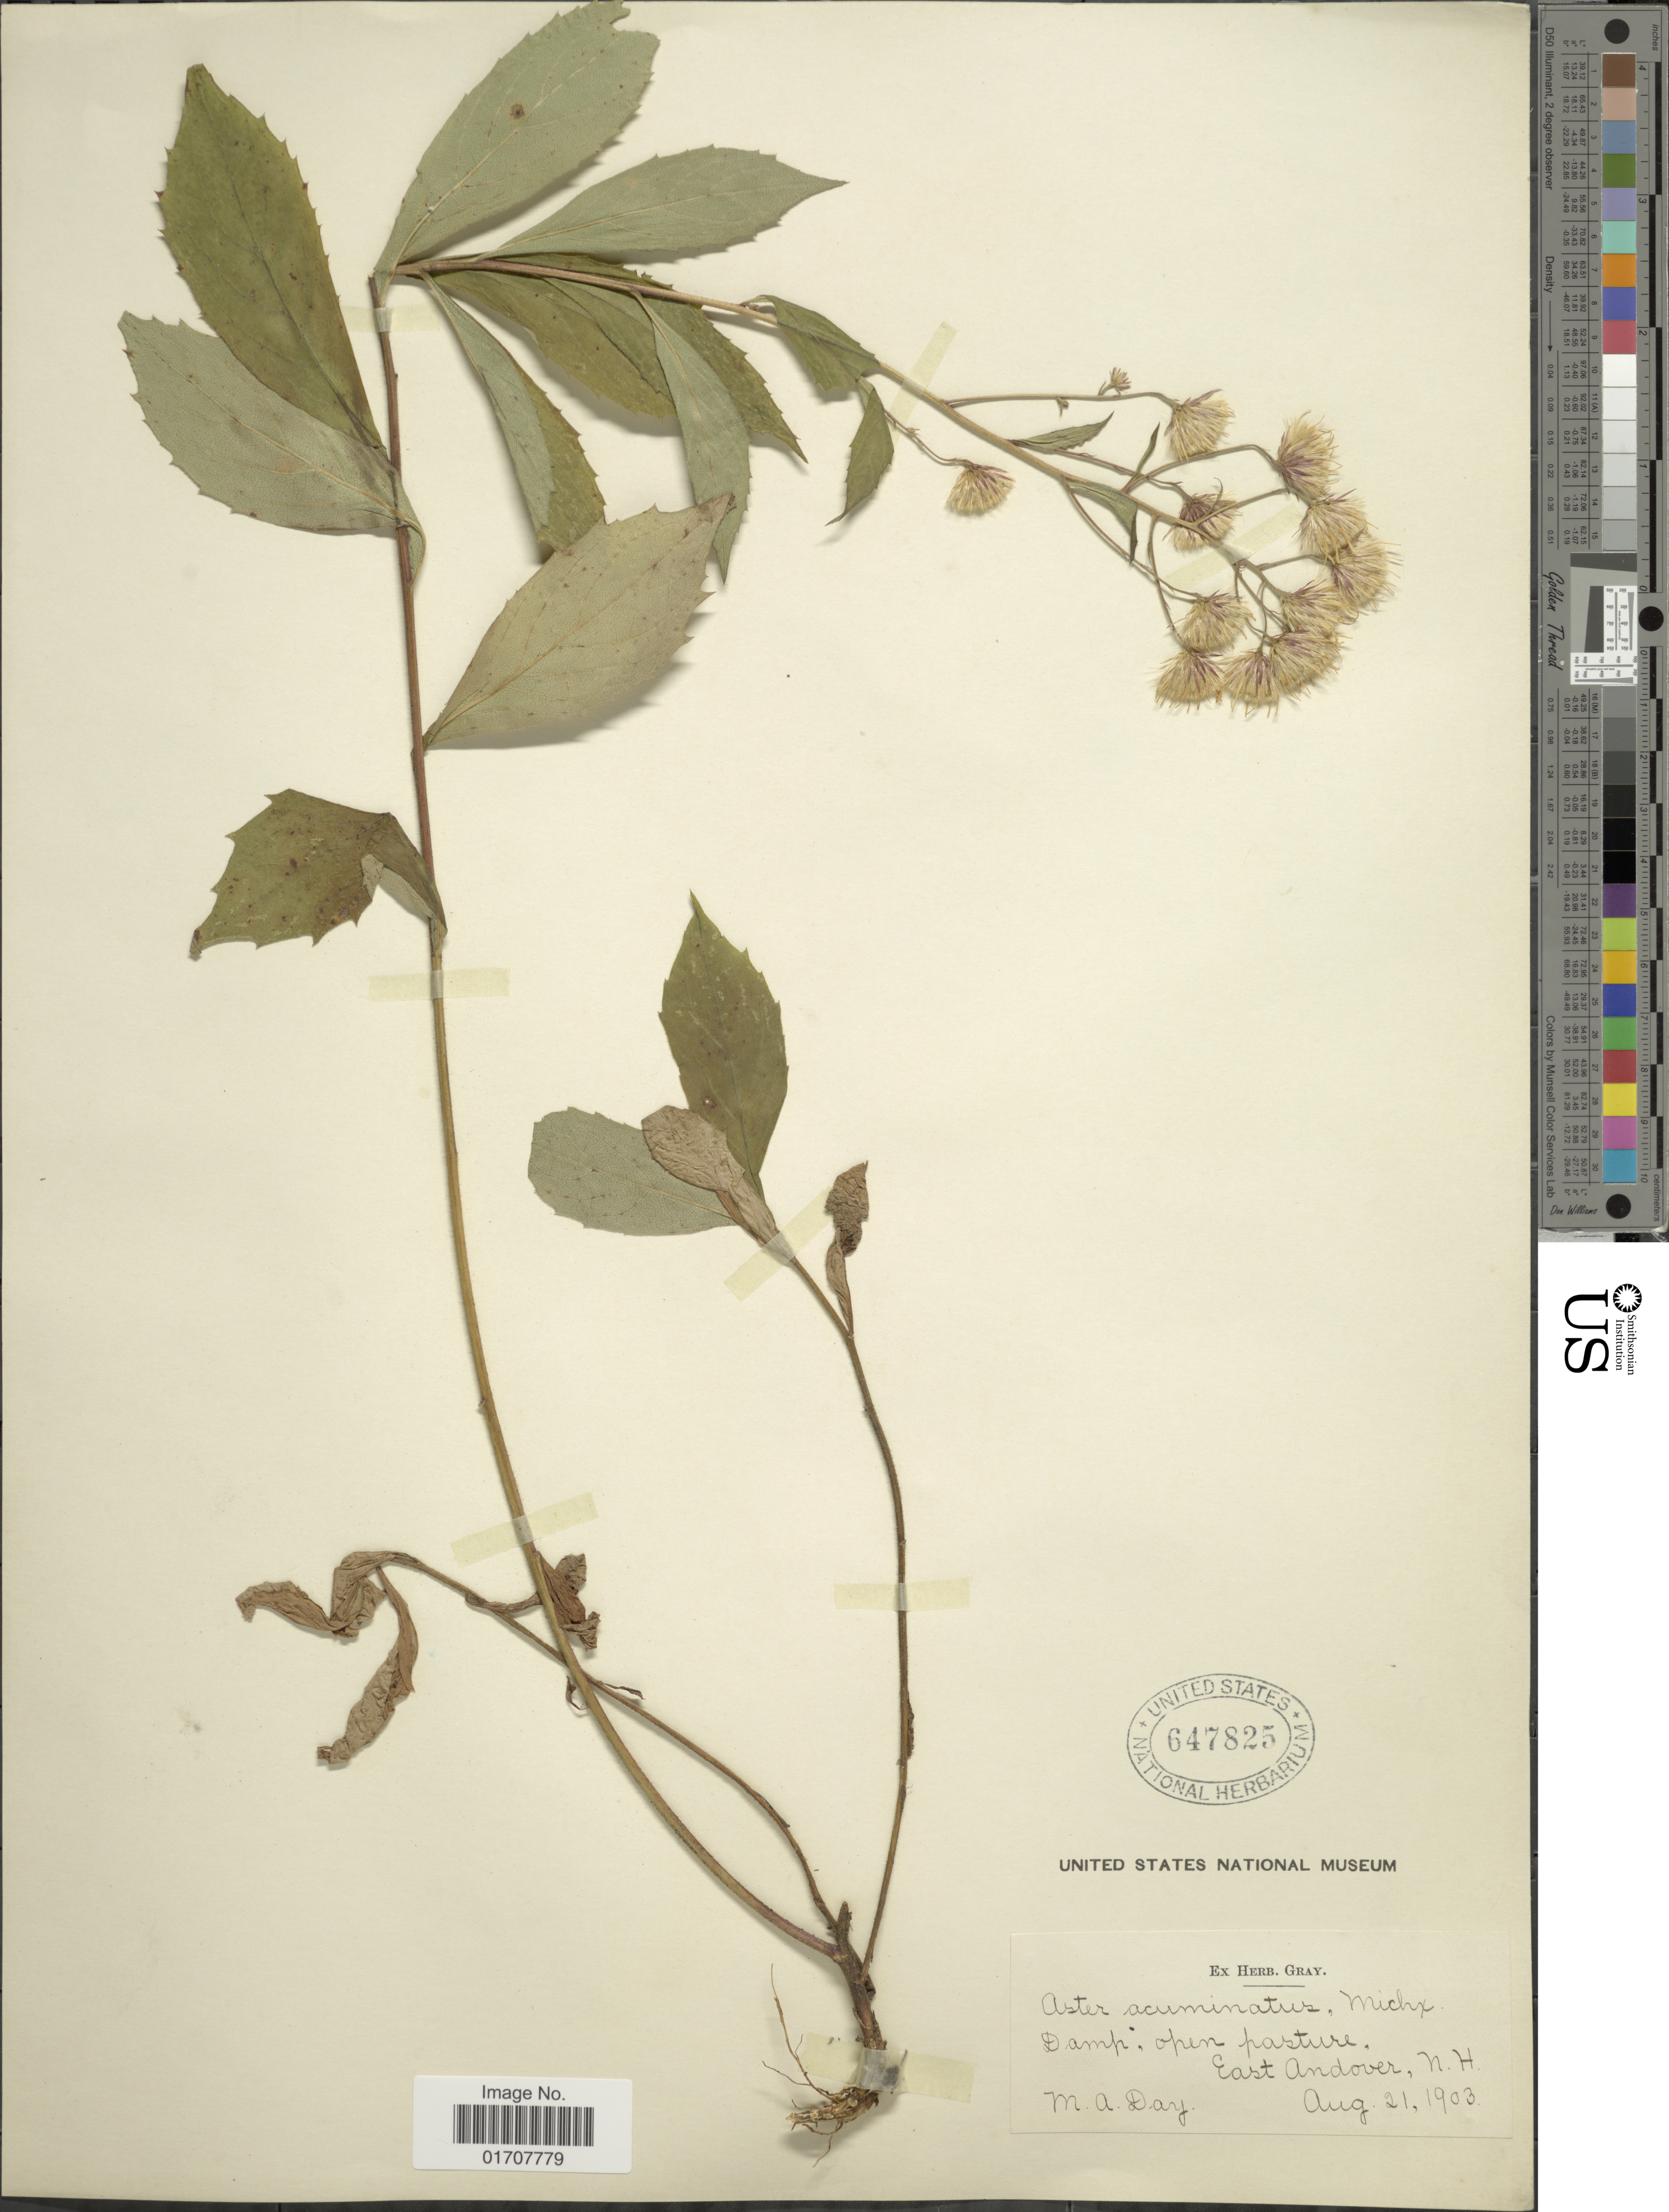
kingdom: Plantae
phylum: Tracheophyta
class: Magnoliopsida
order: Asterales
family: Asteraceae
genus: Oclemena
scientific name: Oclemena acuminata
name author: (Michx.) Greene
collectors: M. Day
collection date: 1903-08-21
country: United States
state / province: New Hampshire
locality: East Andover, N.H.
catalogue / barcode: US 647825